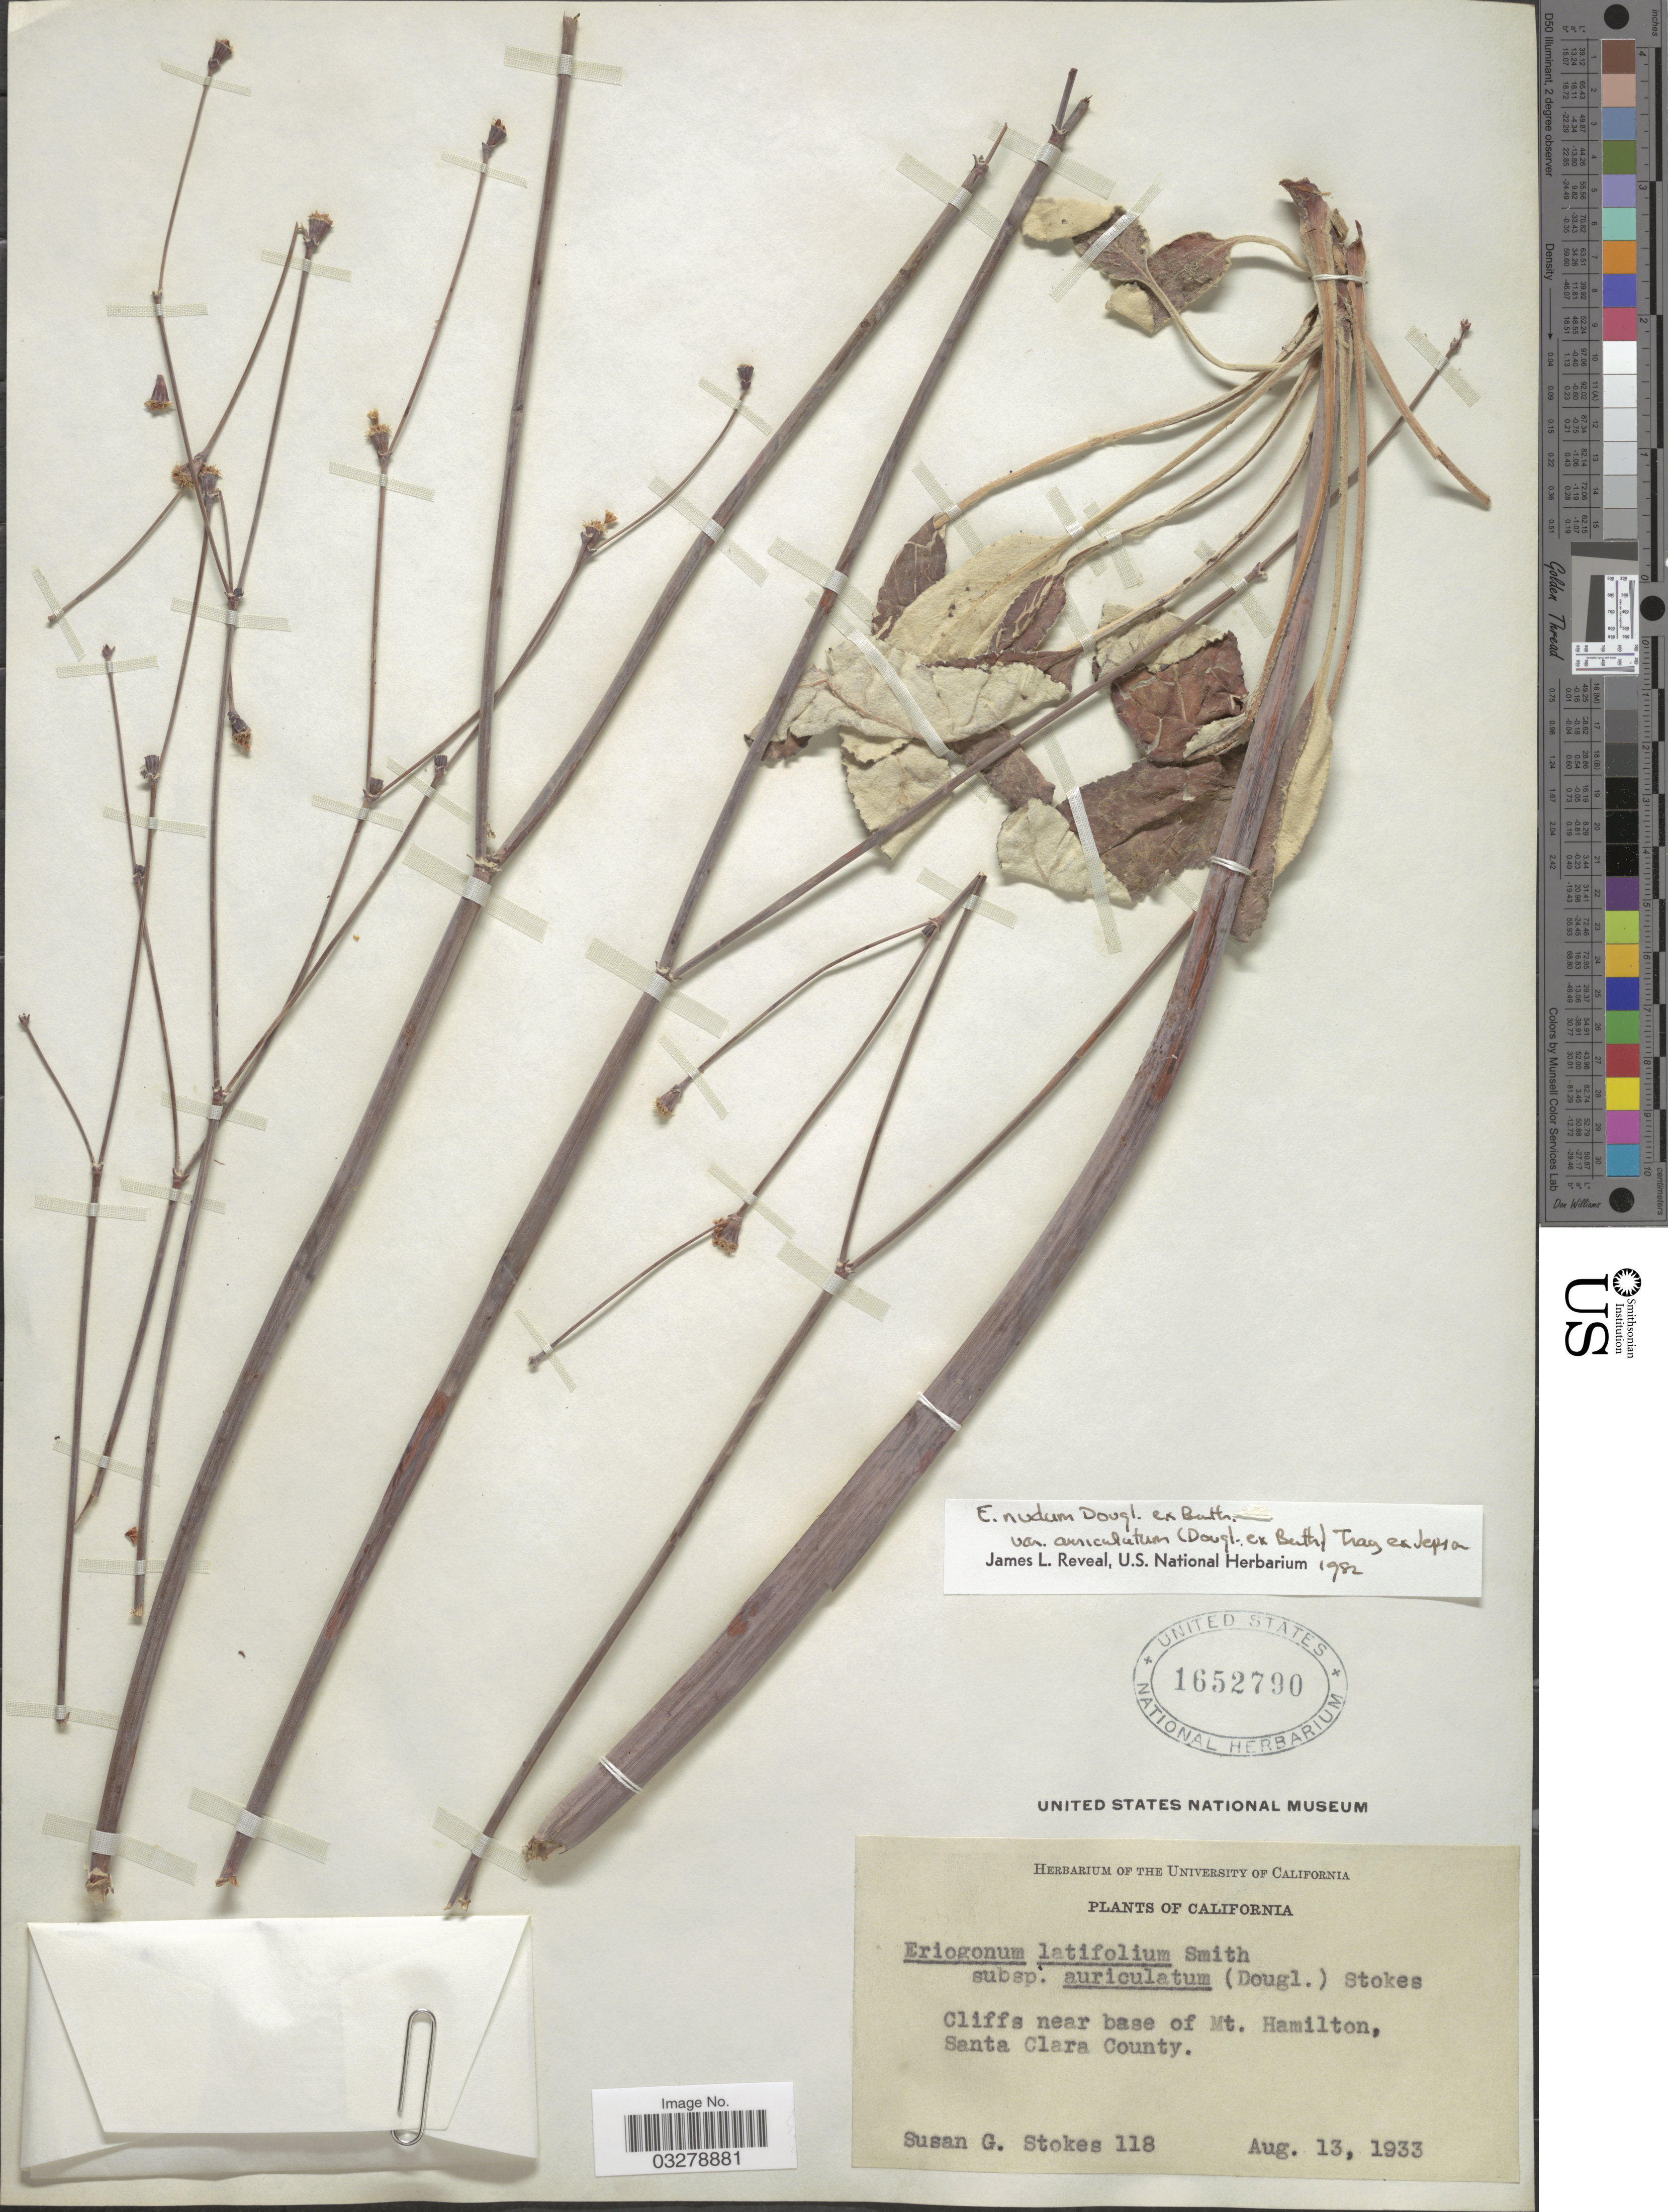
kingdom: Plantae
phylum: Tracheophyta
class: Magnoliopsida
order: Caryophyllales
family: Polygonaceae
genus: Eriogonum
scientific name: Eriogonum nudum var. auriculatum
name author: (Benth.) Tracy ex Jeps.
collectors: S. G. Stokes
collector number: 118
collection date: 1933-08-13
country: United States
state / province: California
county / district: Santa Clara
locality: Cliffs near base of Mt. Hamilton, Santa Clara County.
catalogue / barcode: US 1652790